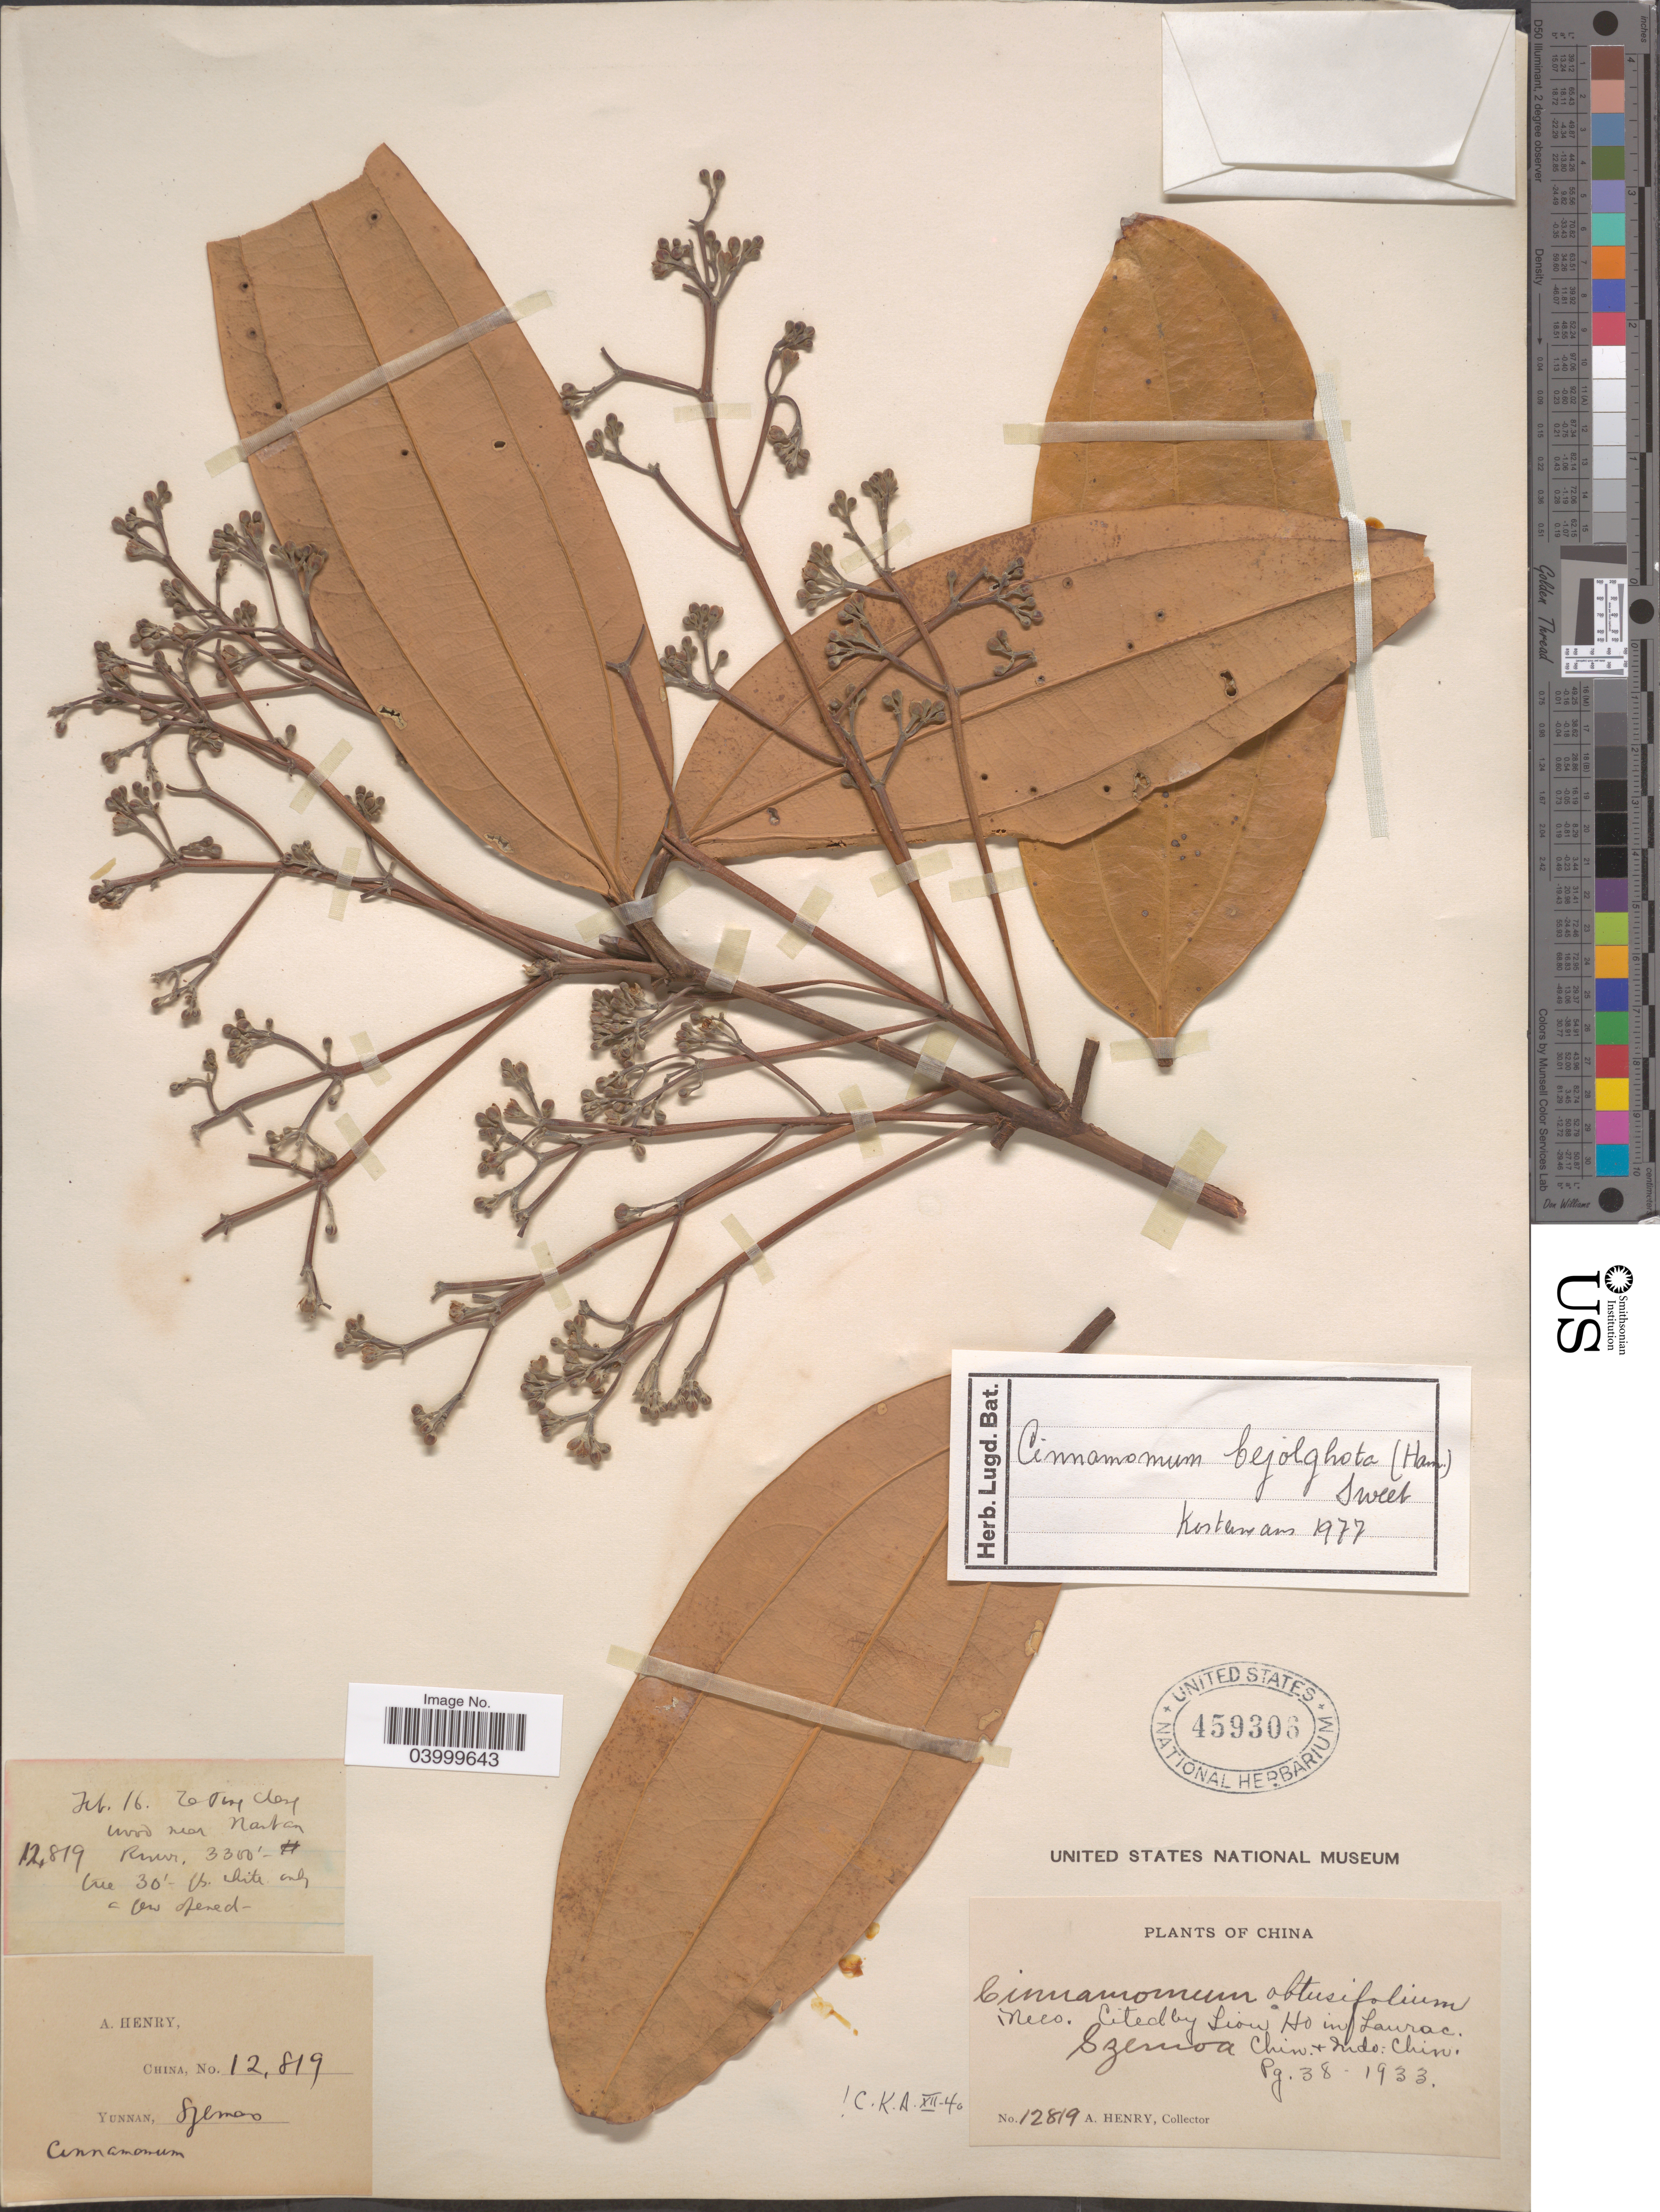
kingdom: Plantae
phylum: Tracheophyta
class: Magnoliopsida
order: Laurales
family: Lauraceae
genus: Cinnamomum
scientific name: Cinnamomum bejolghota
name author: Sweet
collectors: A. Henry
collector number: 12819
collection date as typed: Transcribed d/m/y: /2/16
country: China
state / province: Yunnan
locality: Szemoa. Wood near Nanpan River.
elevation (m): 1006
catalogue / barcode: US 459306